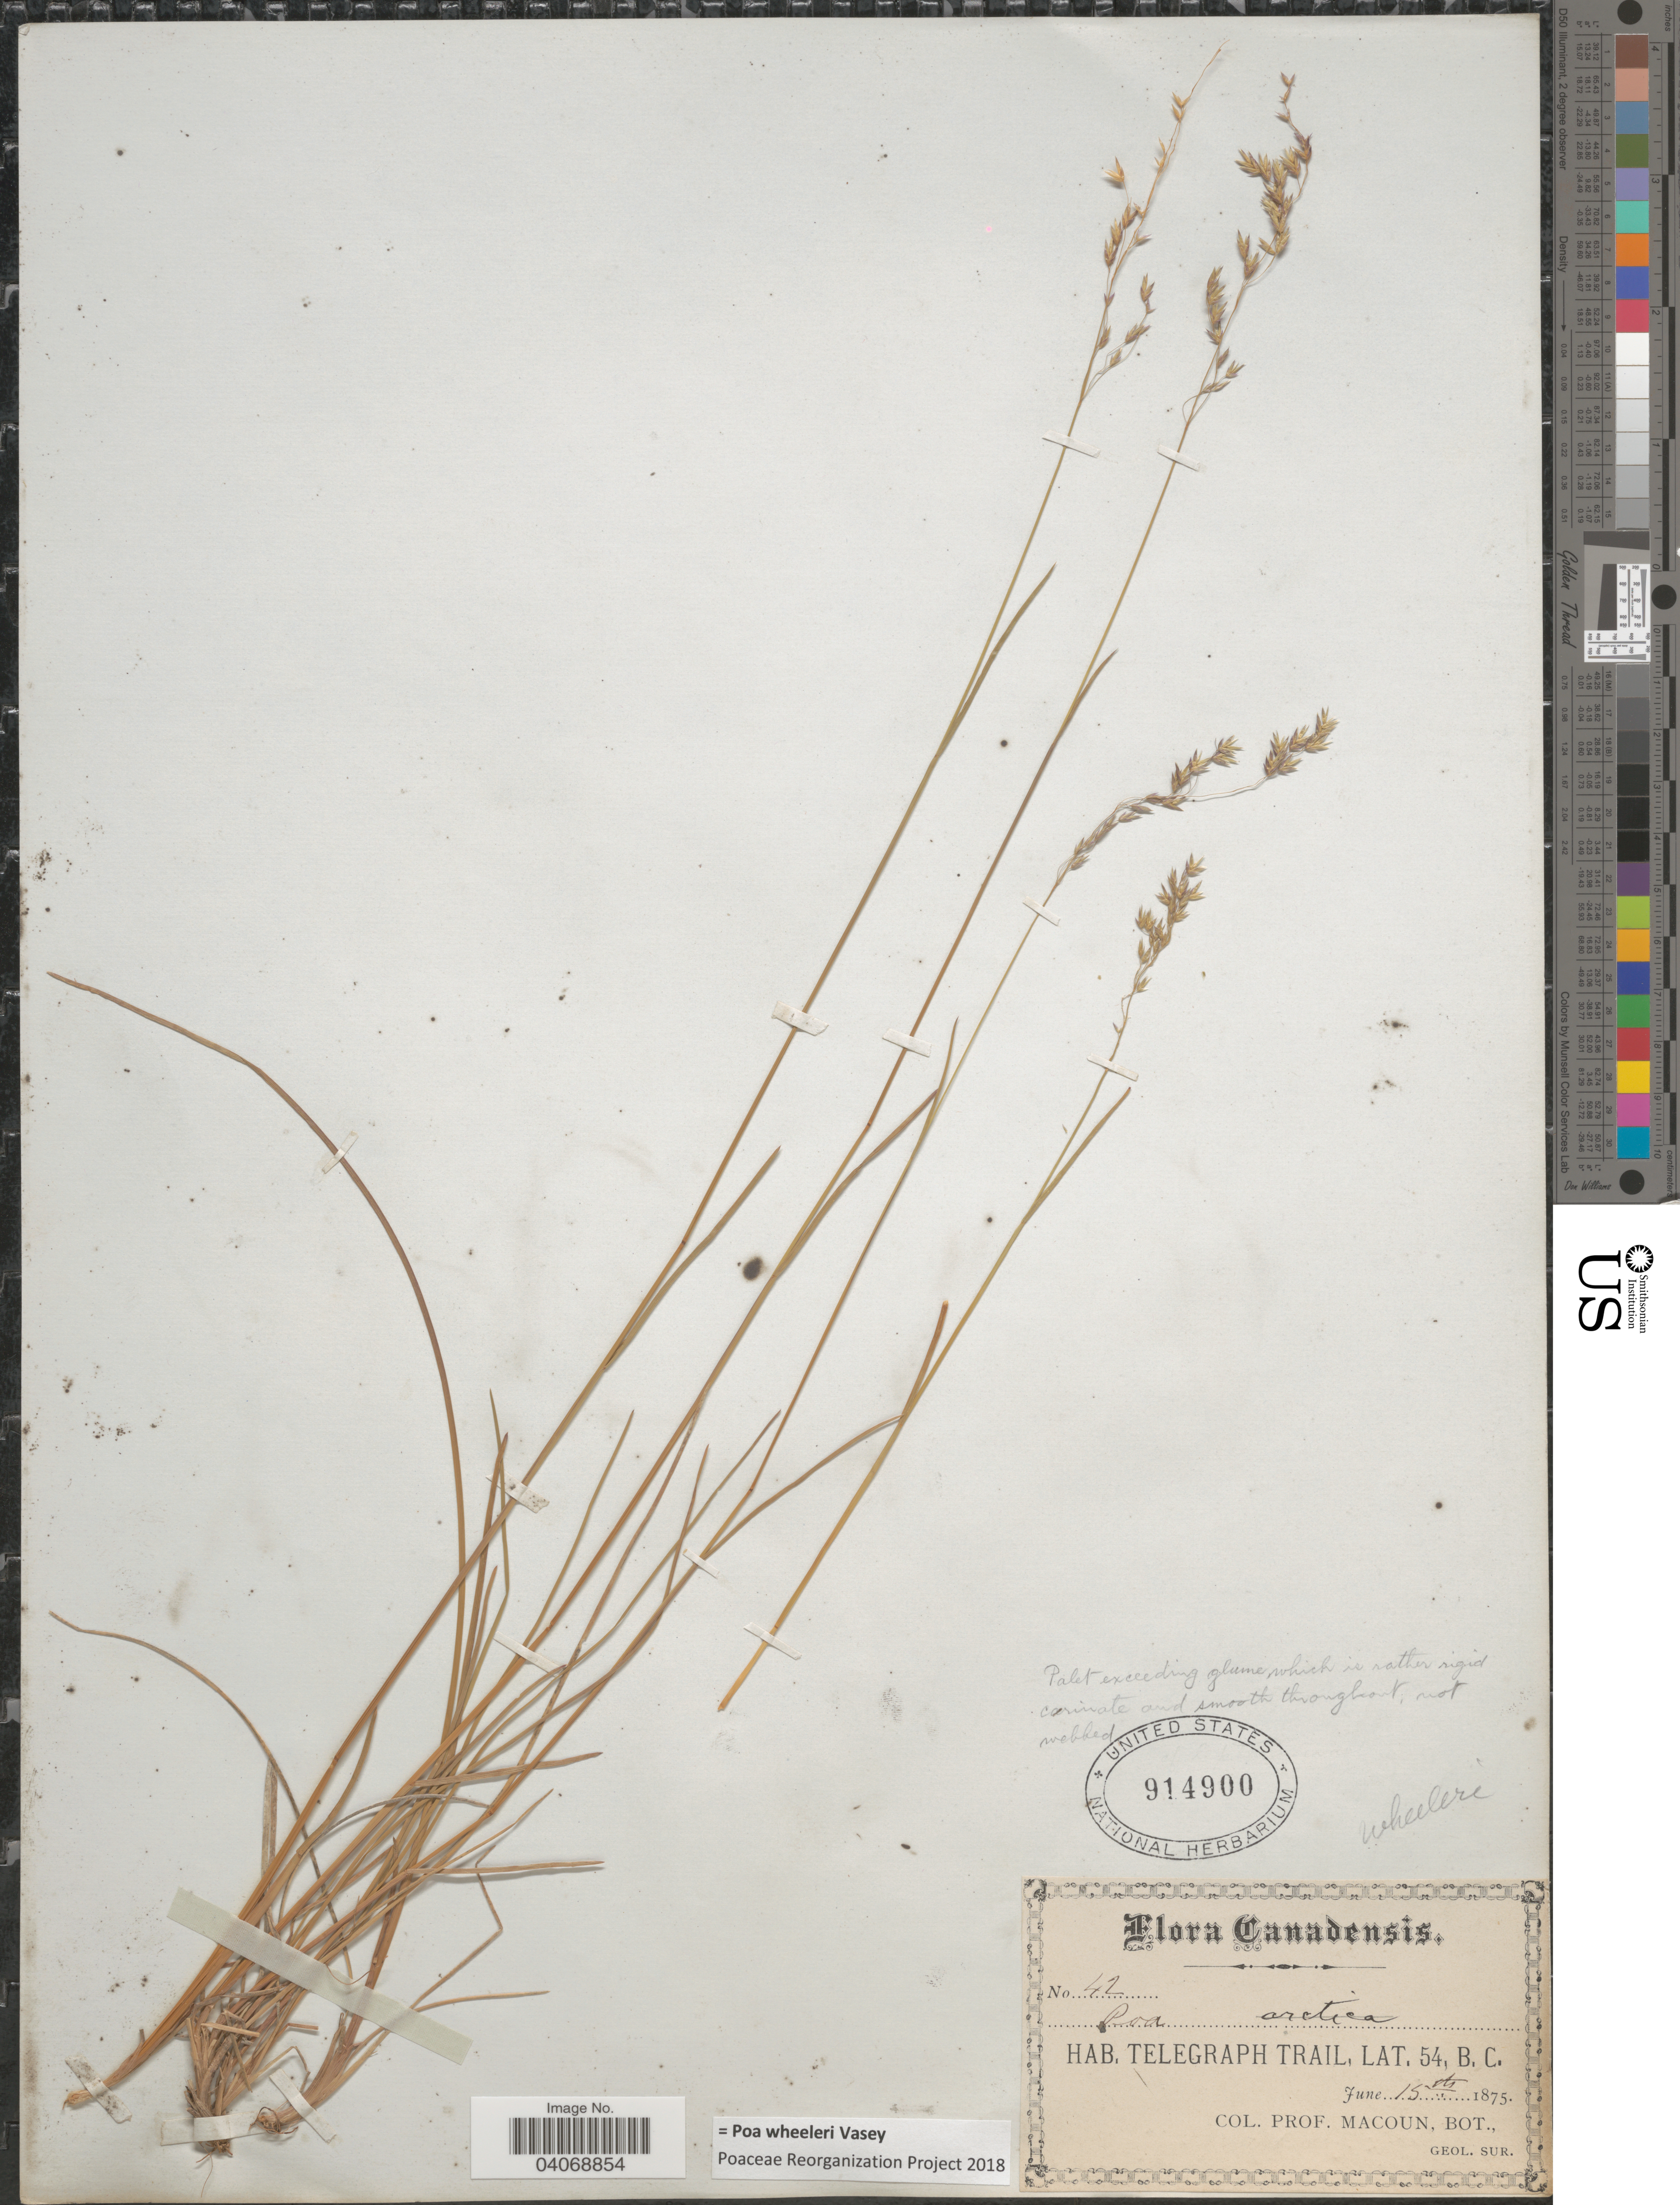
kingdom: Plantae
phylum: Tracheophyta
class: Liliopsida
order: Poales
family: Poaceae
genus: Poa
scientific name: Poa wheeleri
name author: Vasey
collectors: -- Macoun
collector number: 42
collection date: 1875-06-15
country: Canada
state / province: British Columbia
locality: Telegraph Trail. Geol. Sur.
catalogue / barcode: US 914900